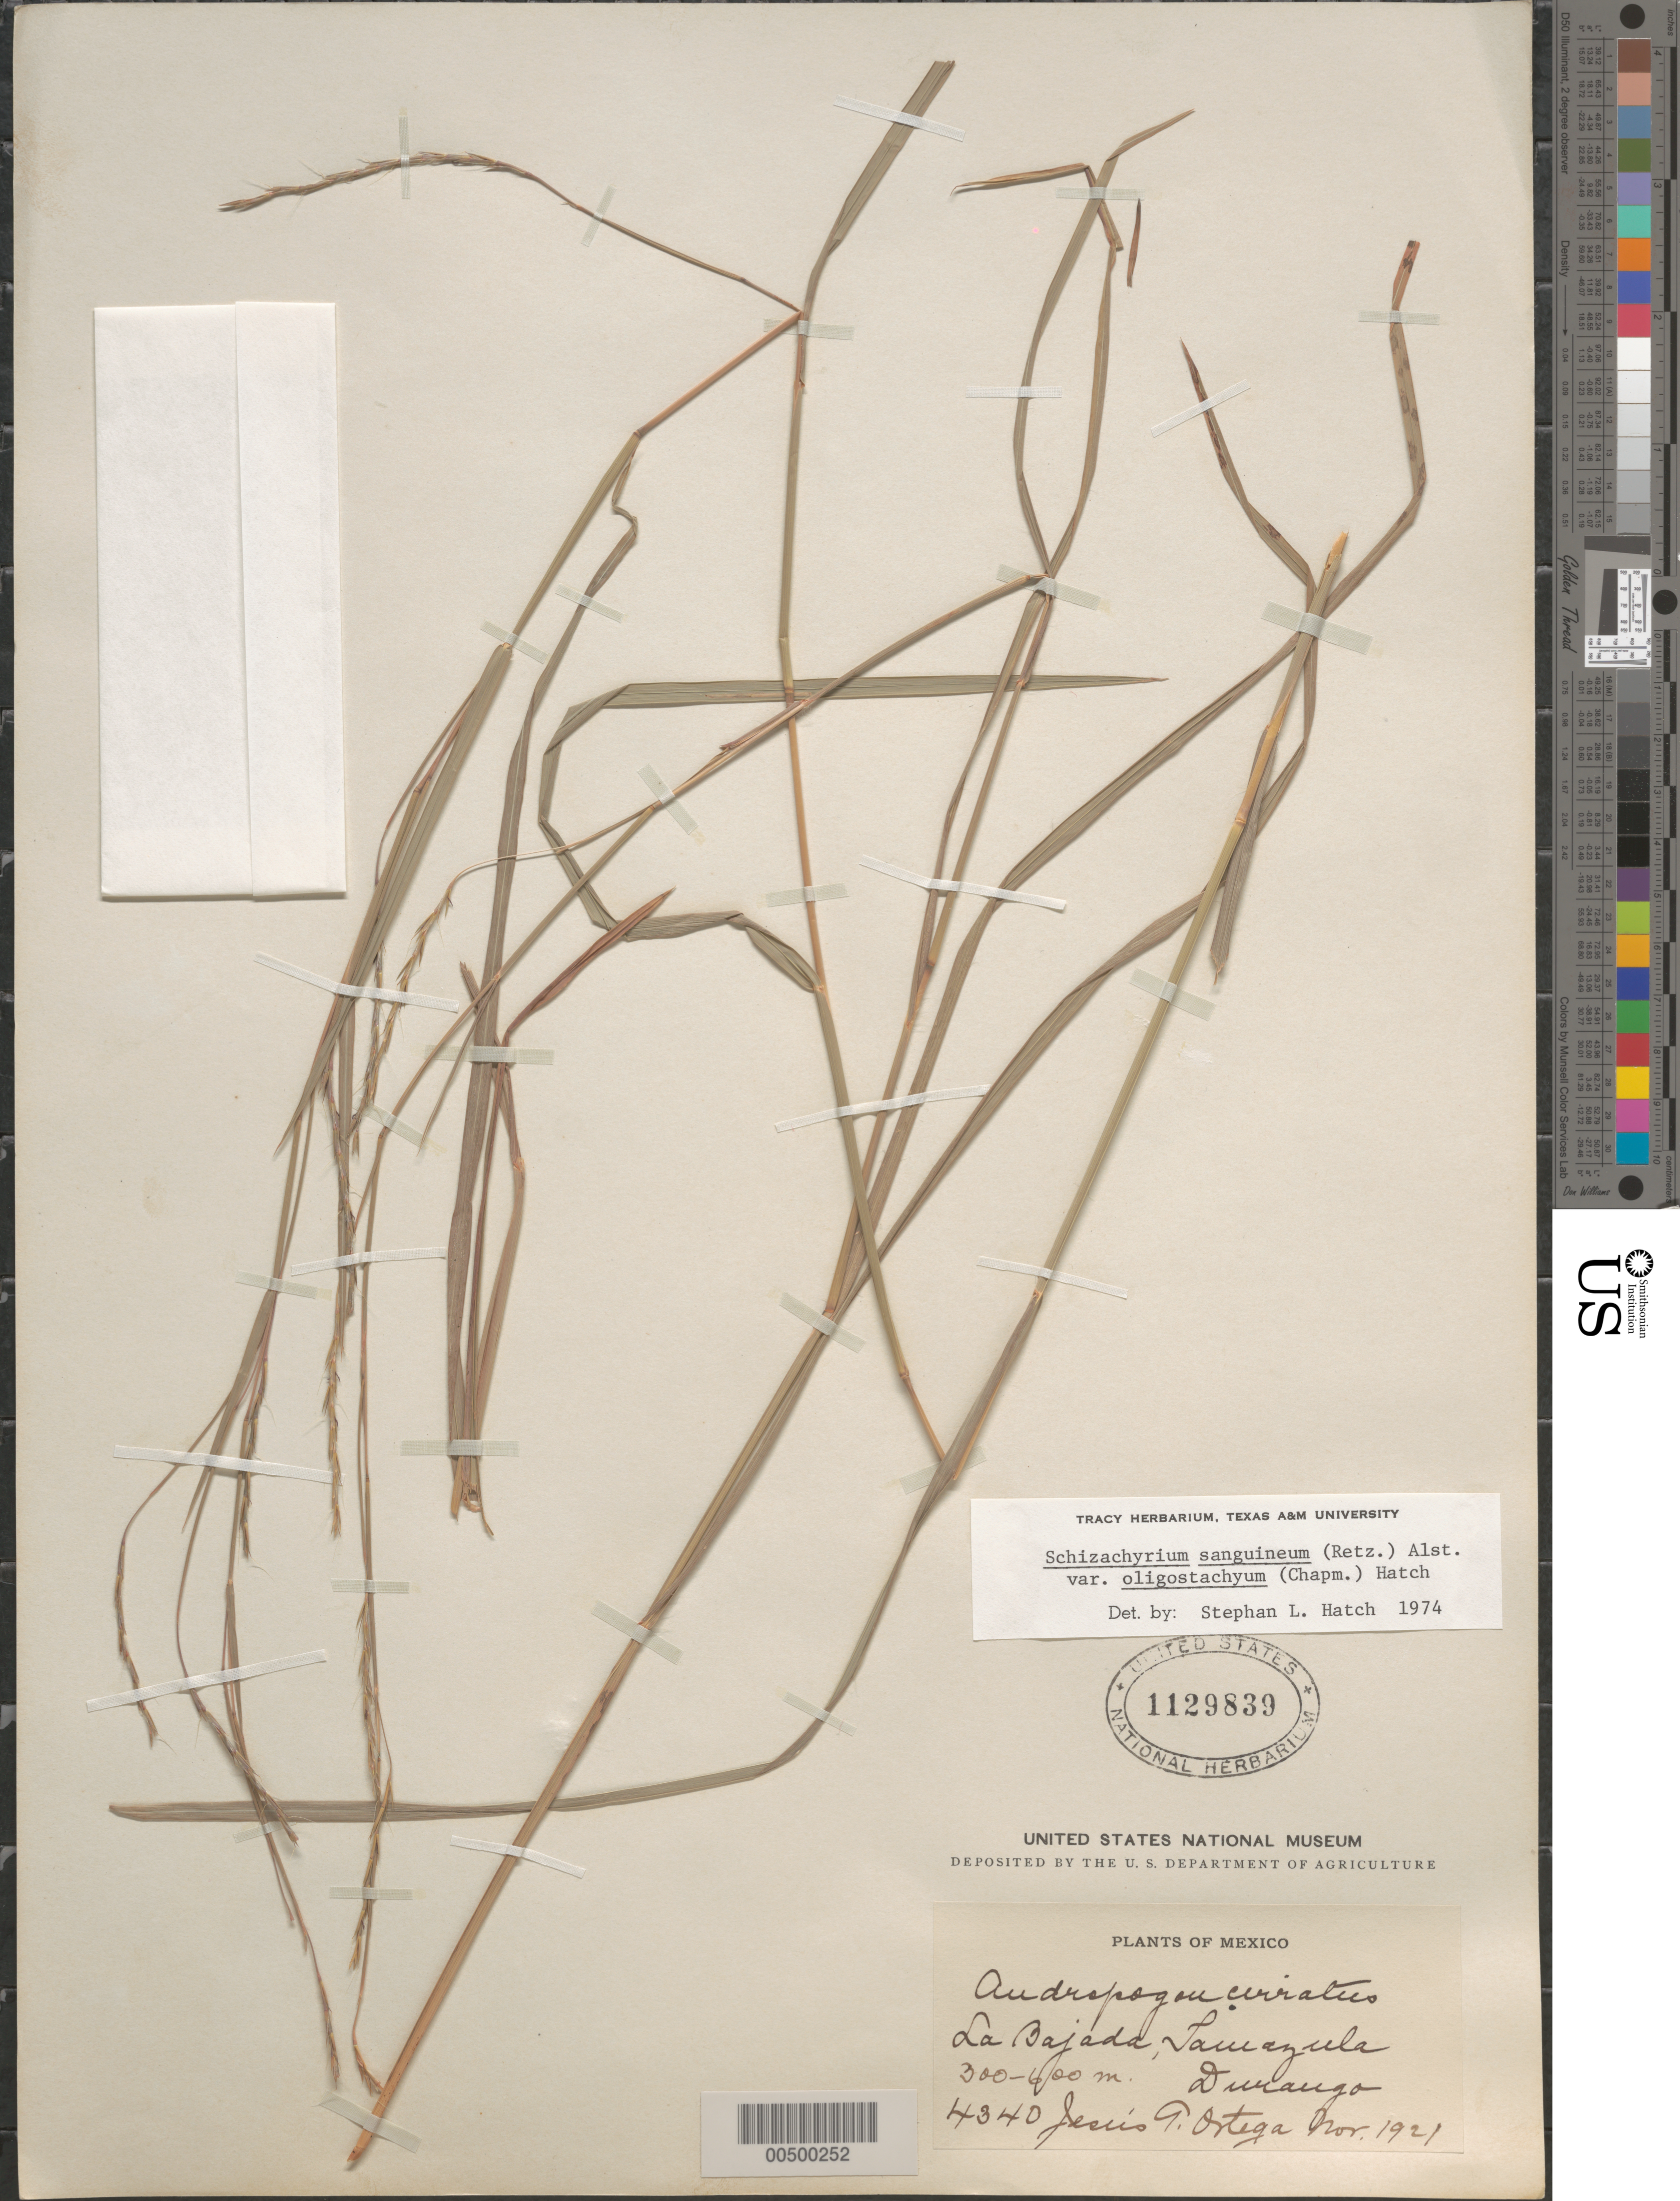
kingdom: Plantae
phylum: Tracheophyta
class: Liliopsida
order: Poales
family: Poaceae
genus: Schizachyrium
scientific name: Schizachyrium sanguineum var. oligostachyum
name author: (Chapm.) S.L. Hatch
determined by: Hatch, S. L.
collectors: J. Ortega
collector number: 4340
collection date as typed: Nov 1921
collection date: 1921-11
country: Mexico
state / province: Durango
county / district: Tamazula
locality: La Bajada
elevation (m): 300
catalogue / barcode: US 1129839